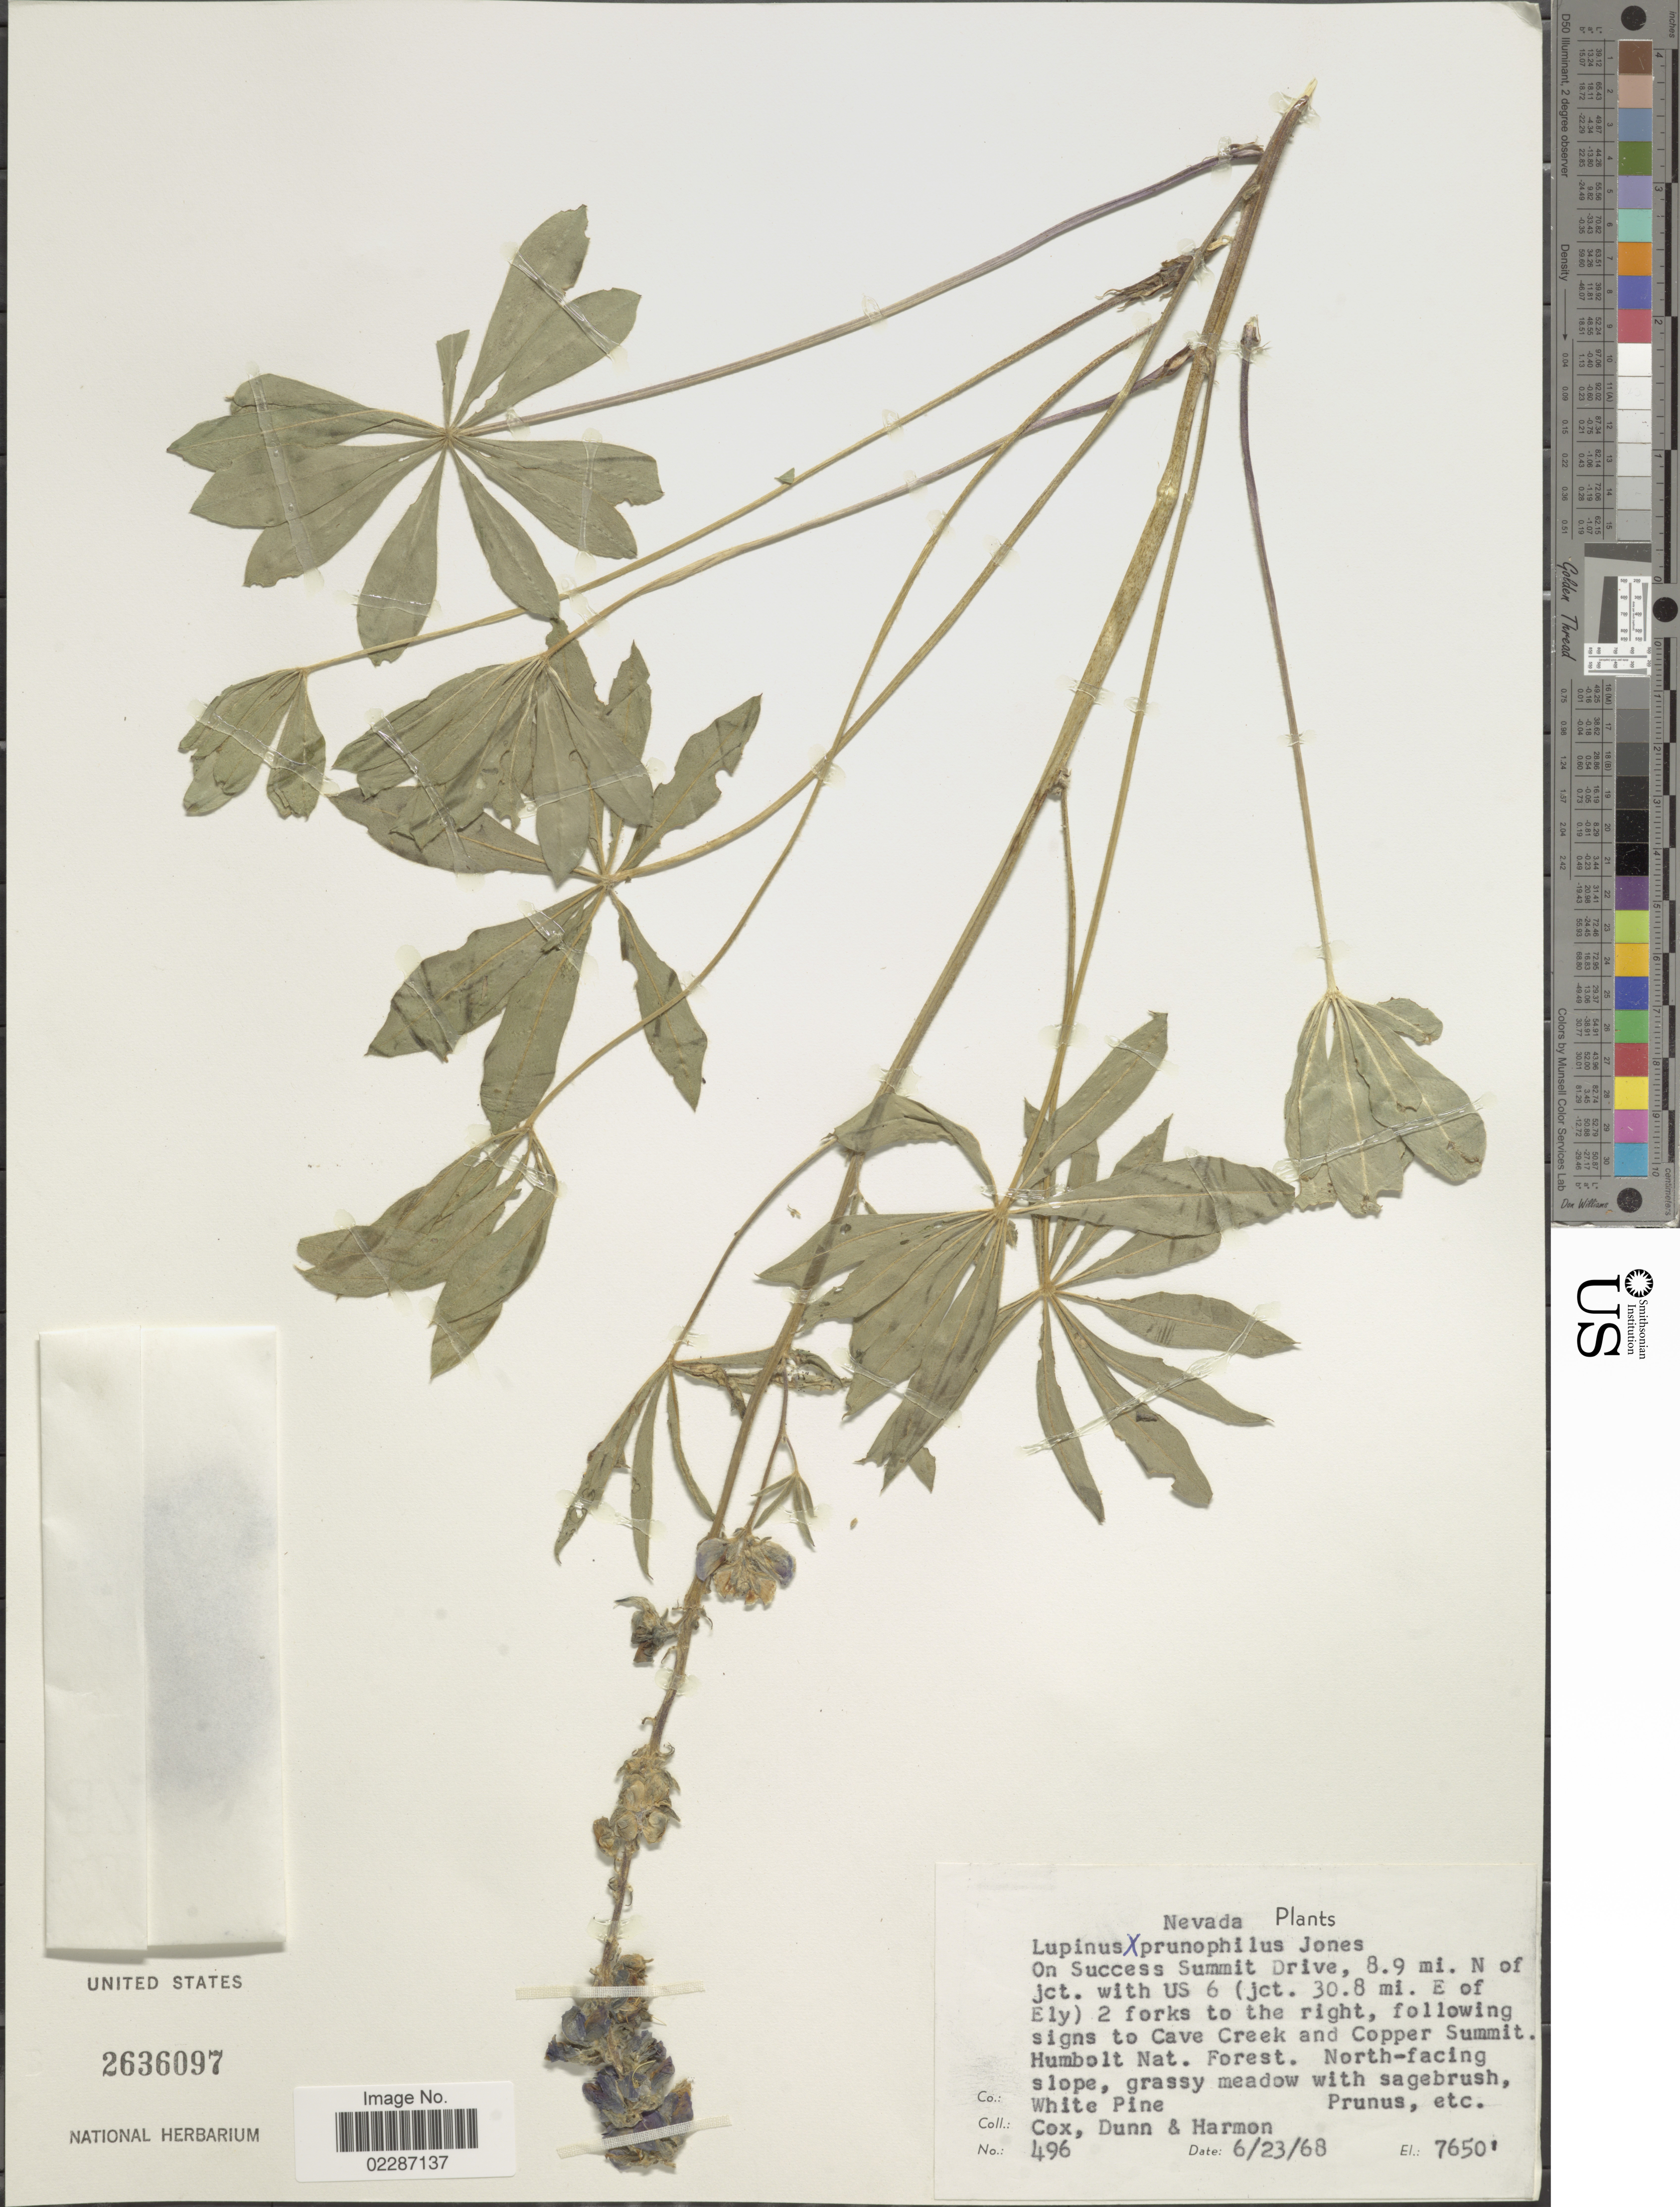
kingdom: Plantae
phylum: Tracheophyta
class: Magnoliopsida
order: Fabales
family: Fabaceae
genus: Lupinus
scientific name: Lupinus prunophilus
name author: M.E. Jones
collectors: -. Cox, Dunn, -- & L. Fleak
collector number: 496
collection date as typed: Transcribed d/m/y: 23/6/68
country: United States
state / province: Nevada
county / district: White Pine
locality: On Success Summit Drive, 8.9 mi. N. of jct. with US 6 (jct. 30.8 mi. E. of Ely) 2 forks to the right, following signs to Cave Creek and Copper Summit. Humbolt Nat. Forest, White Pine Co.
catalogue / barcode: US 2636097